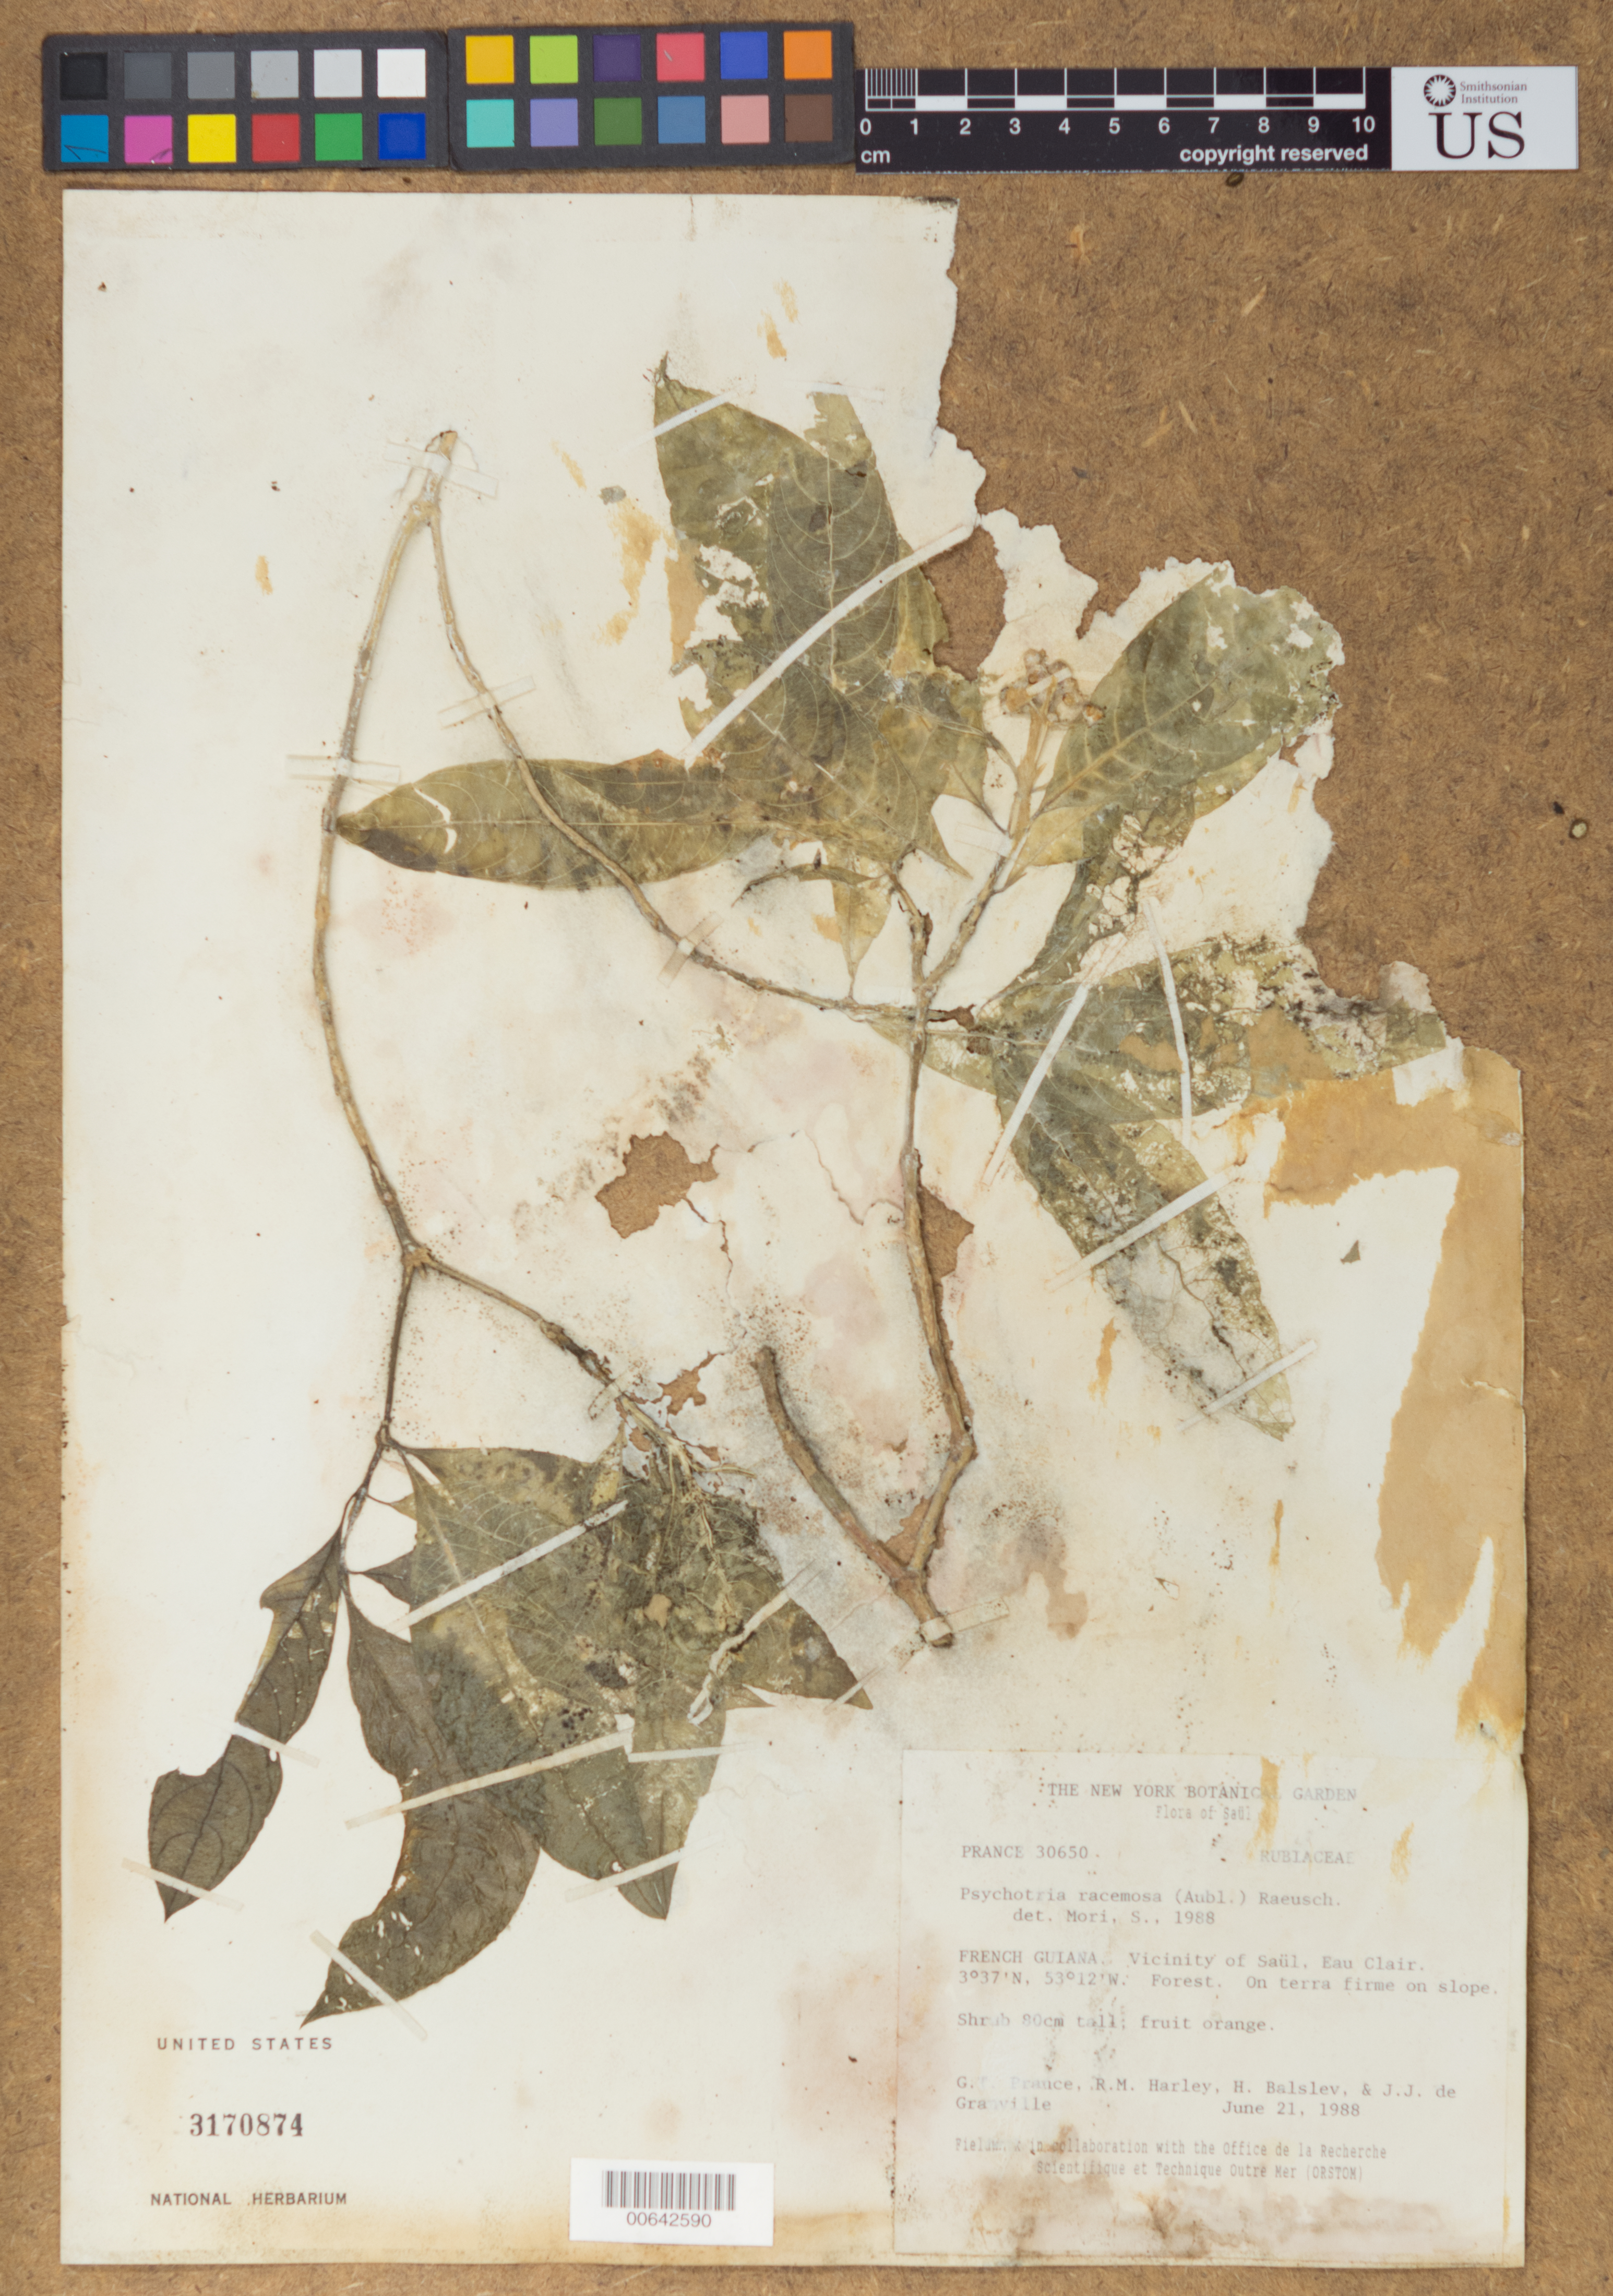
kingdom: Plantae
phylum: Tracheophyta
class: Magnoliopsida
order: Gentianales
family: Rubiaceae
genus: Psychotria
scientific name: Psychotria racemosa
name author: Rich.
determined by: Mori, Scott A.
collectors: G. T. Prance, R. M. Harley, H. Balslev & J.-J. de Granville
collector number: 30650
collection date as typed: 21-Jun-88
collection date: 1988-06-21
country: French Guiana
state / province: Saint-Laurent-du-Maroni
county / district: Saül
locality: Eaux Claires, vicinity of Saül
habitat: Forest, on terra firma on slope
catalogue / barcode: US 3170874